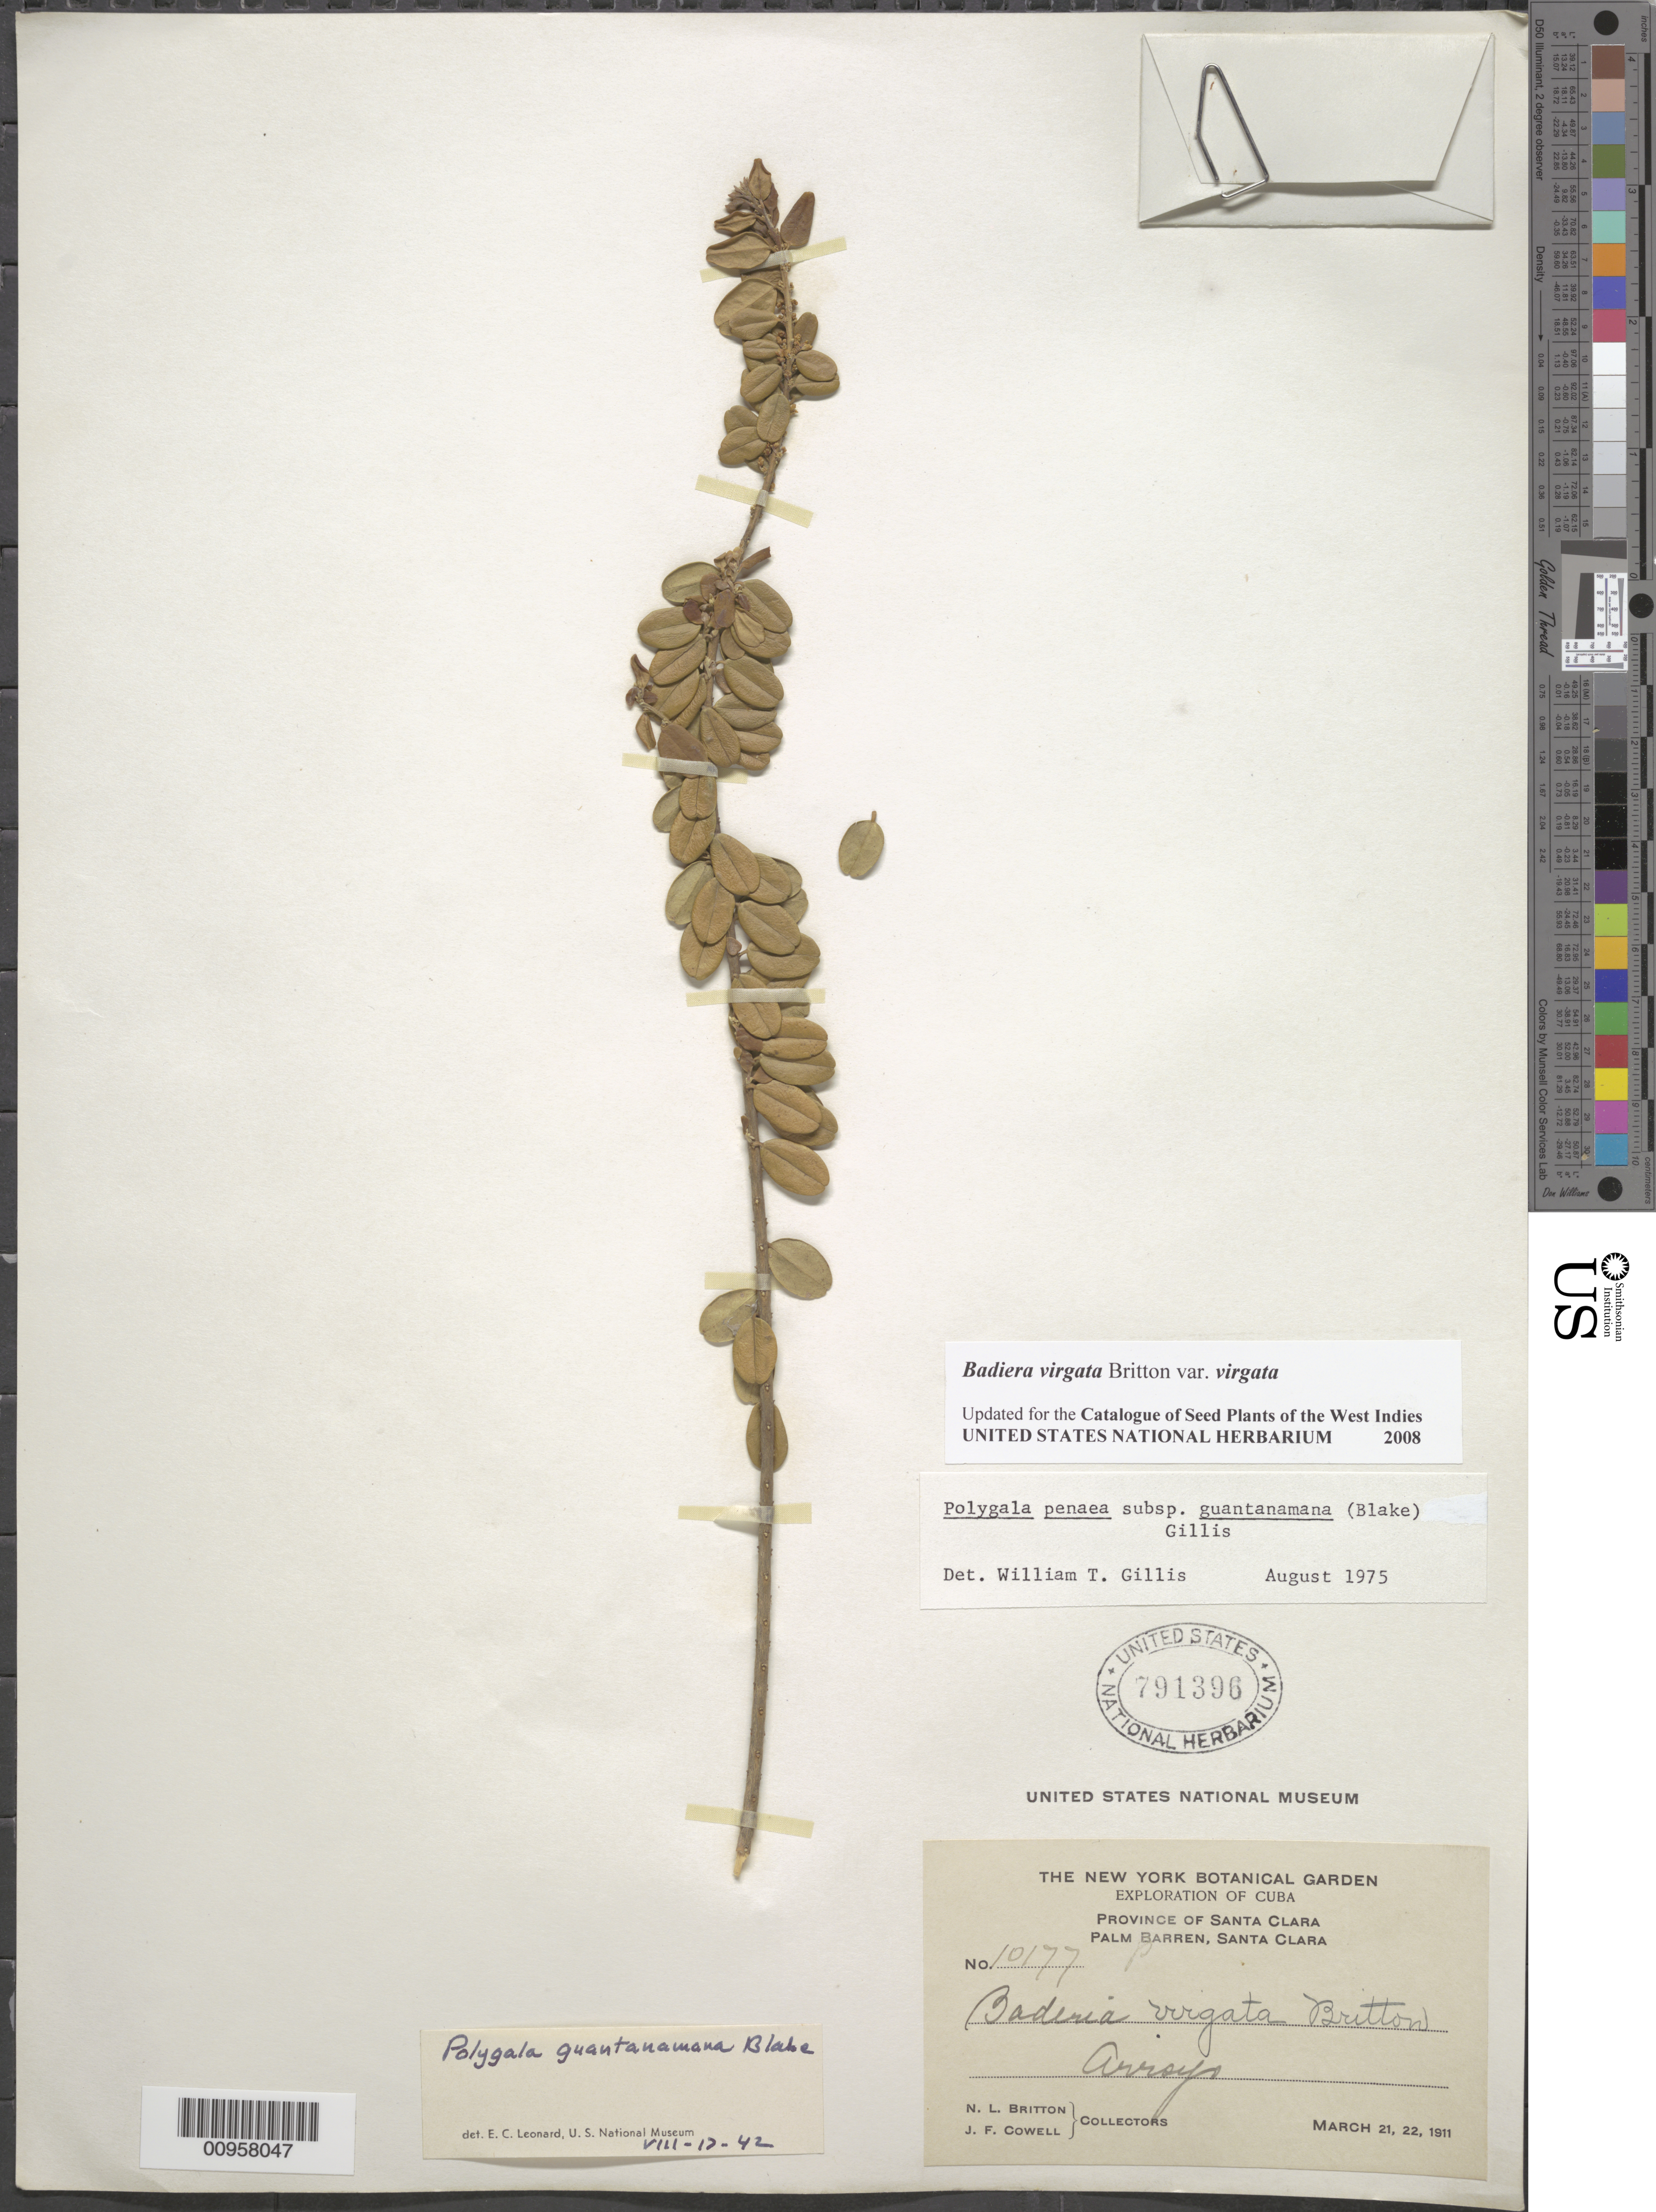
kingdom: Plantae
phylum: Tracheophyta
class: Magnoliopsida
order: Fabales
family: Polygalaceae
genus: Badiera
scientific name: Badiera penaea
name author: (L.) DC.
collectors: N. Britton & J. F. Cowell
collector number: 10177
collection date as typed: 21 Mar 1911 to 22 Mar 1911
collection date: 1911-03-21/1911-03-22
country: Cuba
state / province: Las Villas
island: Cuba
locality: Santa Clara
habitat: Arroyo in palm barren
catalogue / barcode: US 791396